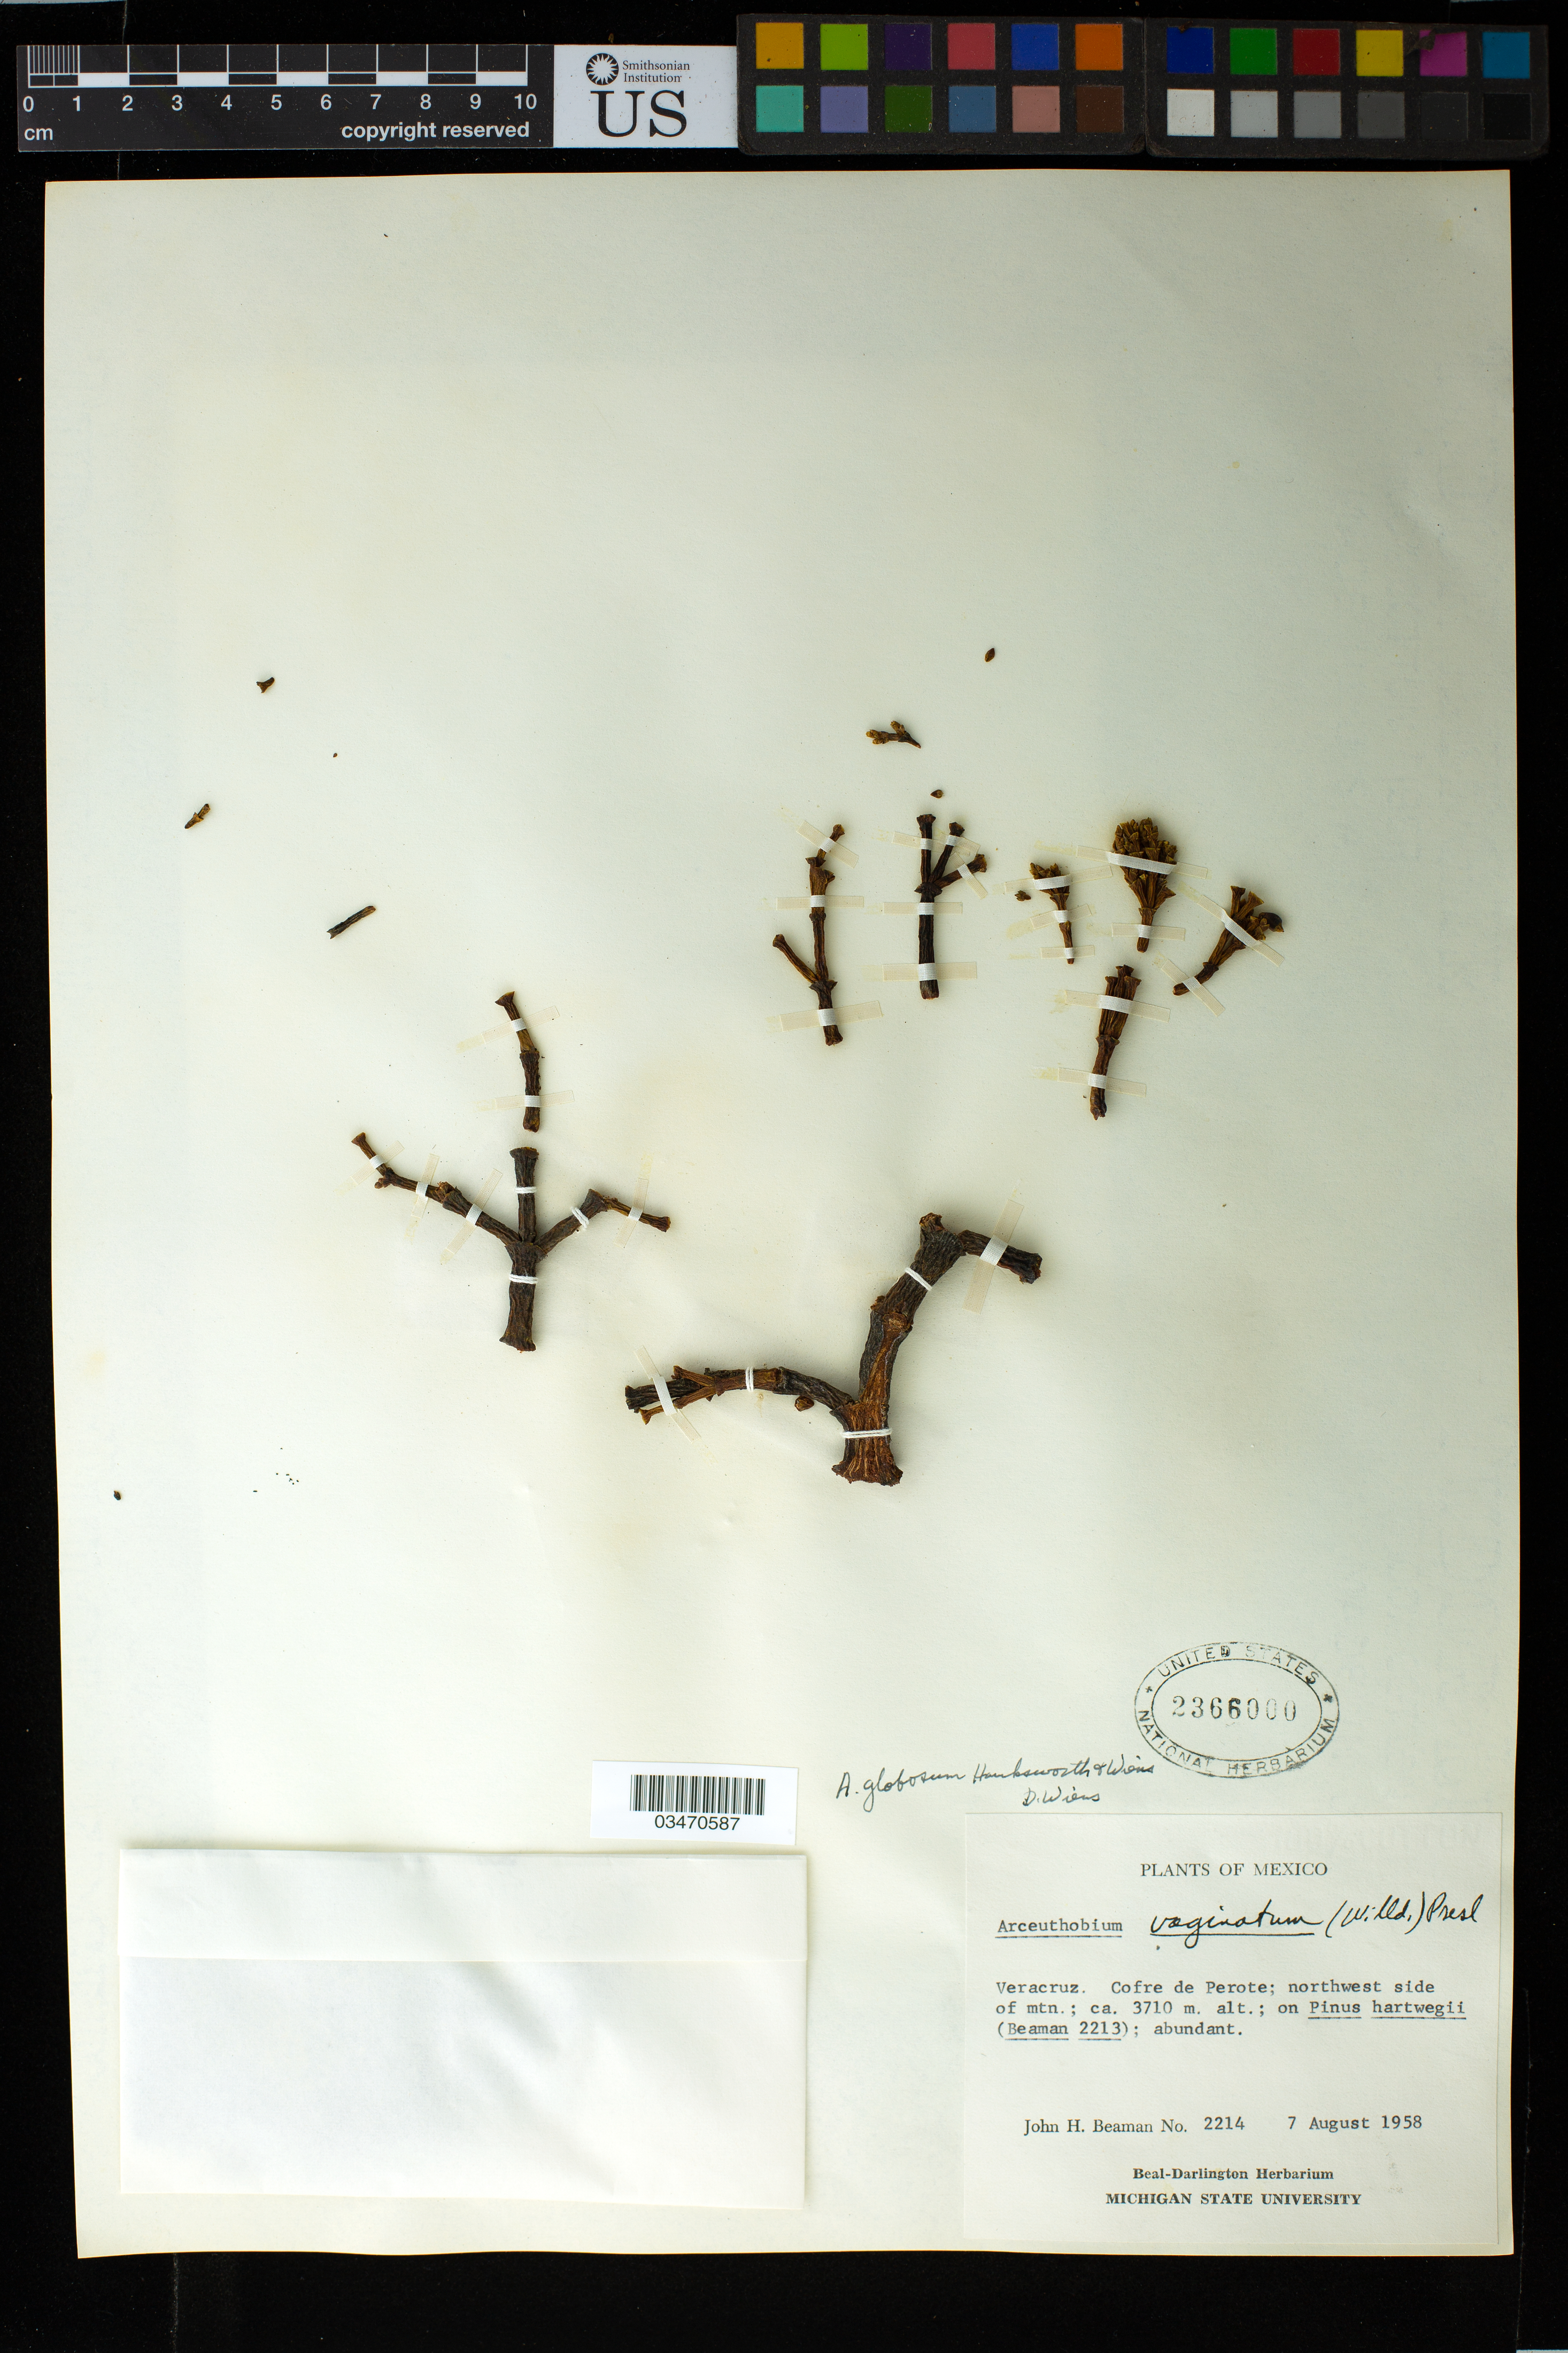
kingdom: Plantae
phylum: Tracheophyta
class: Magnoliopsida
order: Santalales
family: Viscaceae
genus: Arceuthobium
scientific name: Arceuthobium globosum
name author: Hawksw. & Wiens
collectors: J. H. Beaman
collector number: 2214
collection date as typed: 7 Aug 1958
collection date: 1958-08-07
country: Mexico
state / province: Veracruz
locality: Cofre de Perote, NW side of mtn.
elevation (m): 3710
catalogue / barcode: US 2366000